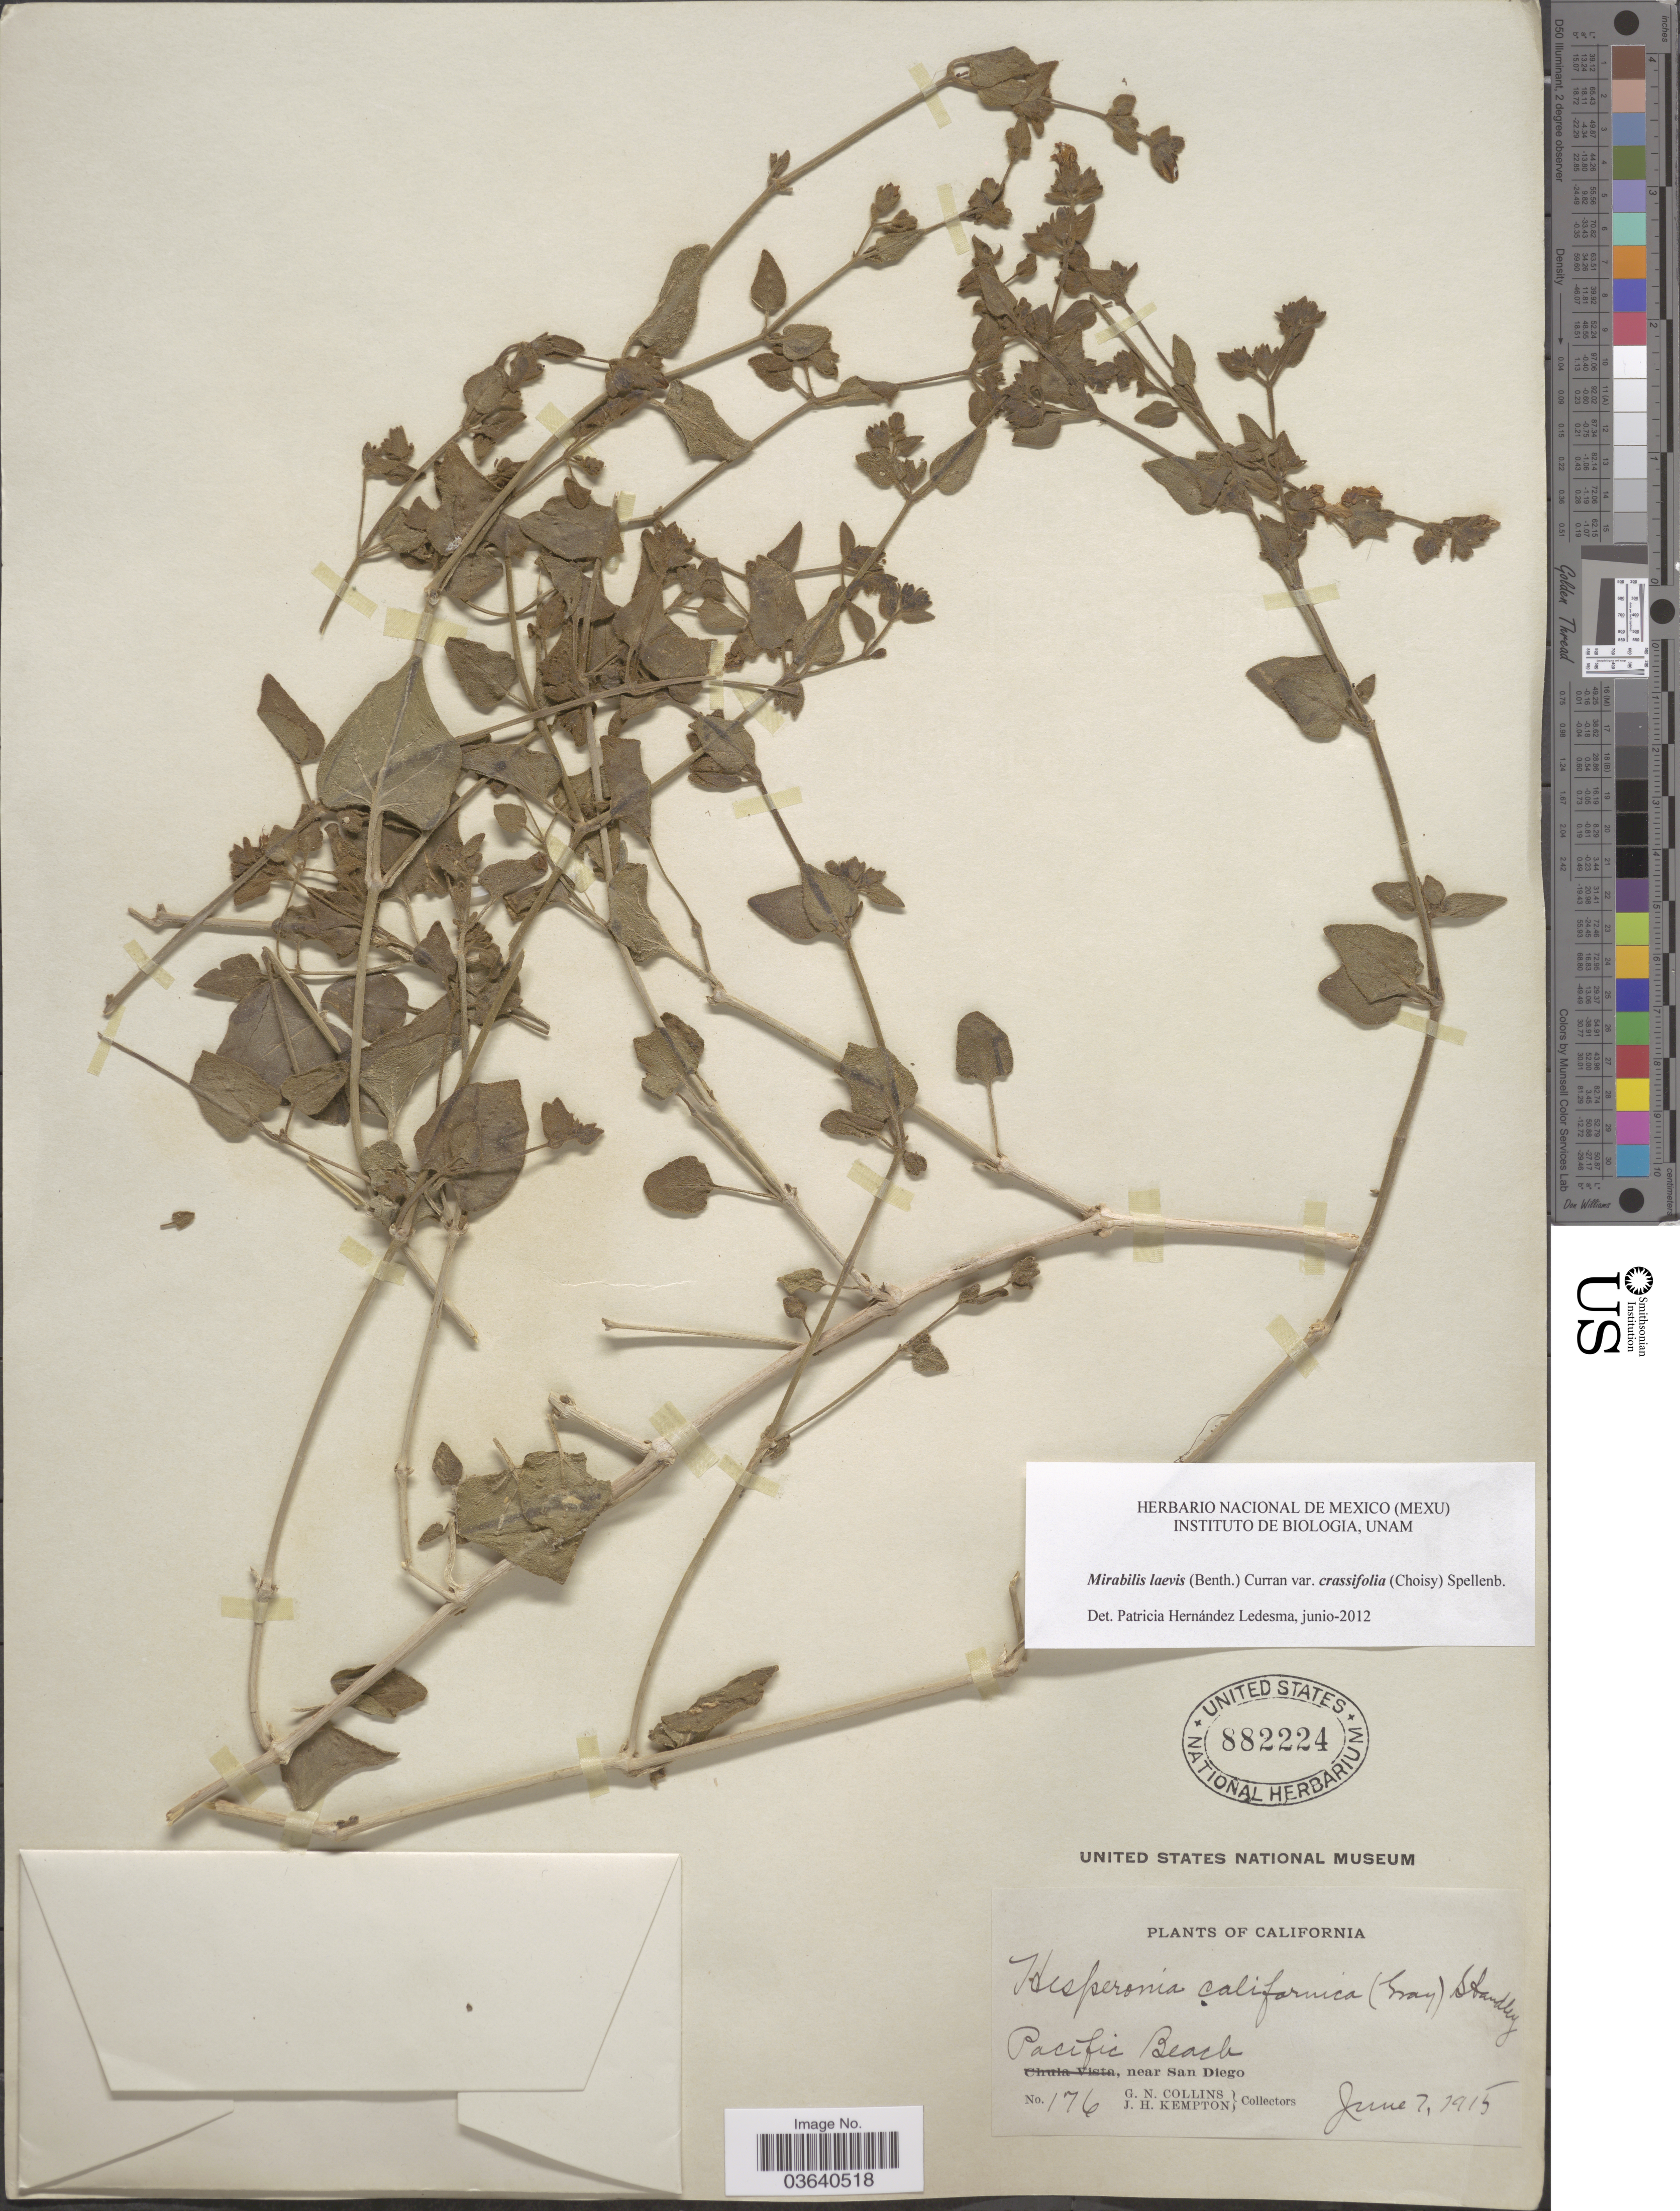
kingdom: Plantae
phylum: Tracheophyta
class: Magnoliopsida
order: Caryophyllales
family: Nyctaginaceae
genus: Mirabilis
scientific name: Mirabilis laevis var. crassifolia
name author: (Choisy) Spellenb.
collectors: G. Collins & J. H. Kempton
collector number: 176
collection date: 1915-06-07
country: United States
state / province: California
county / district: San Diego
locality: Pacific Beach, near San Diego.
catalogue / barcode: US 882224